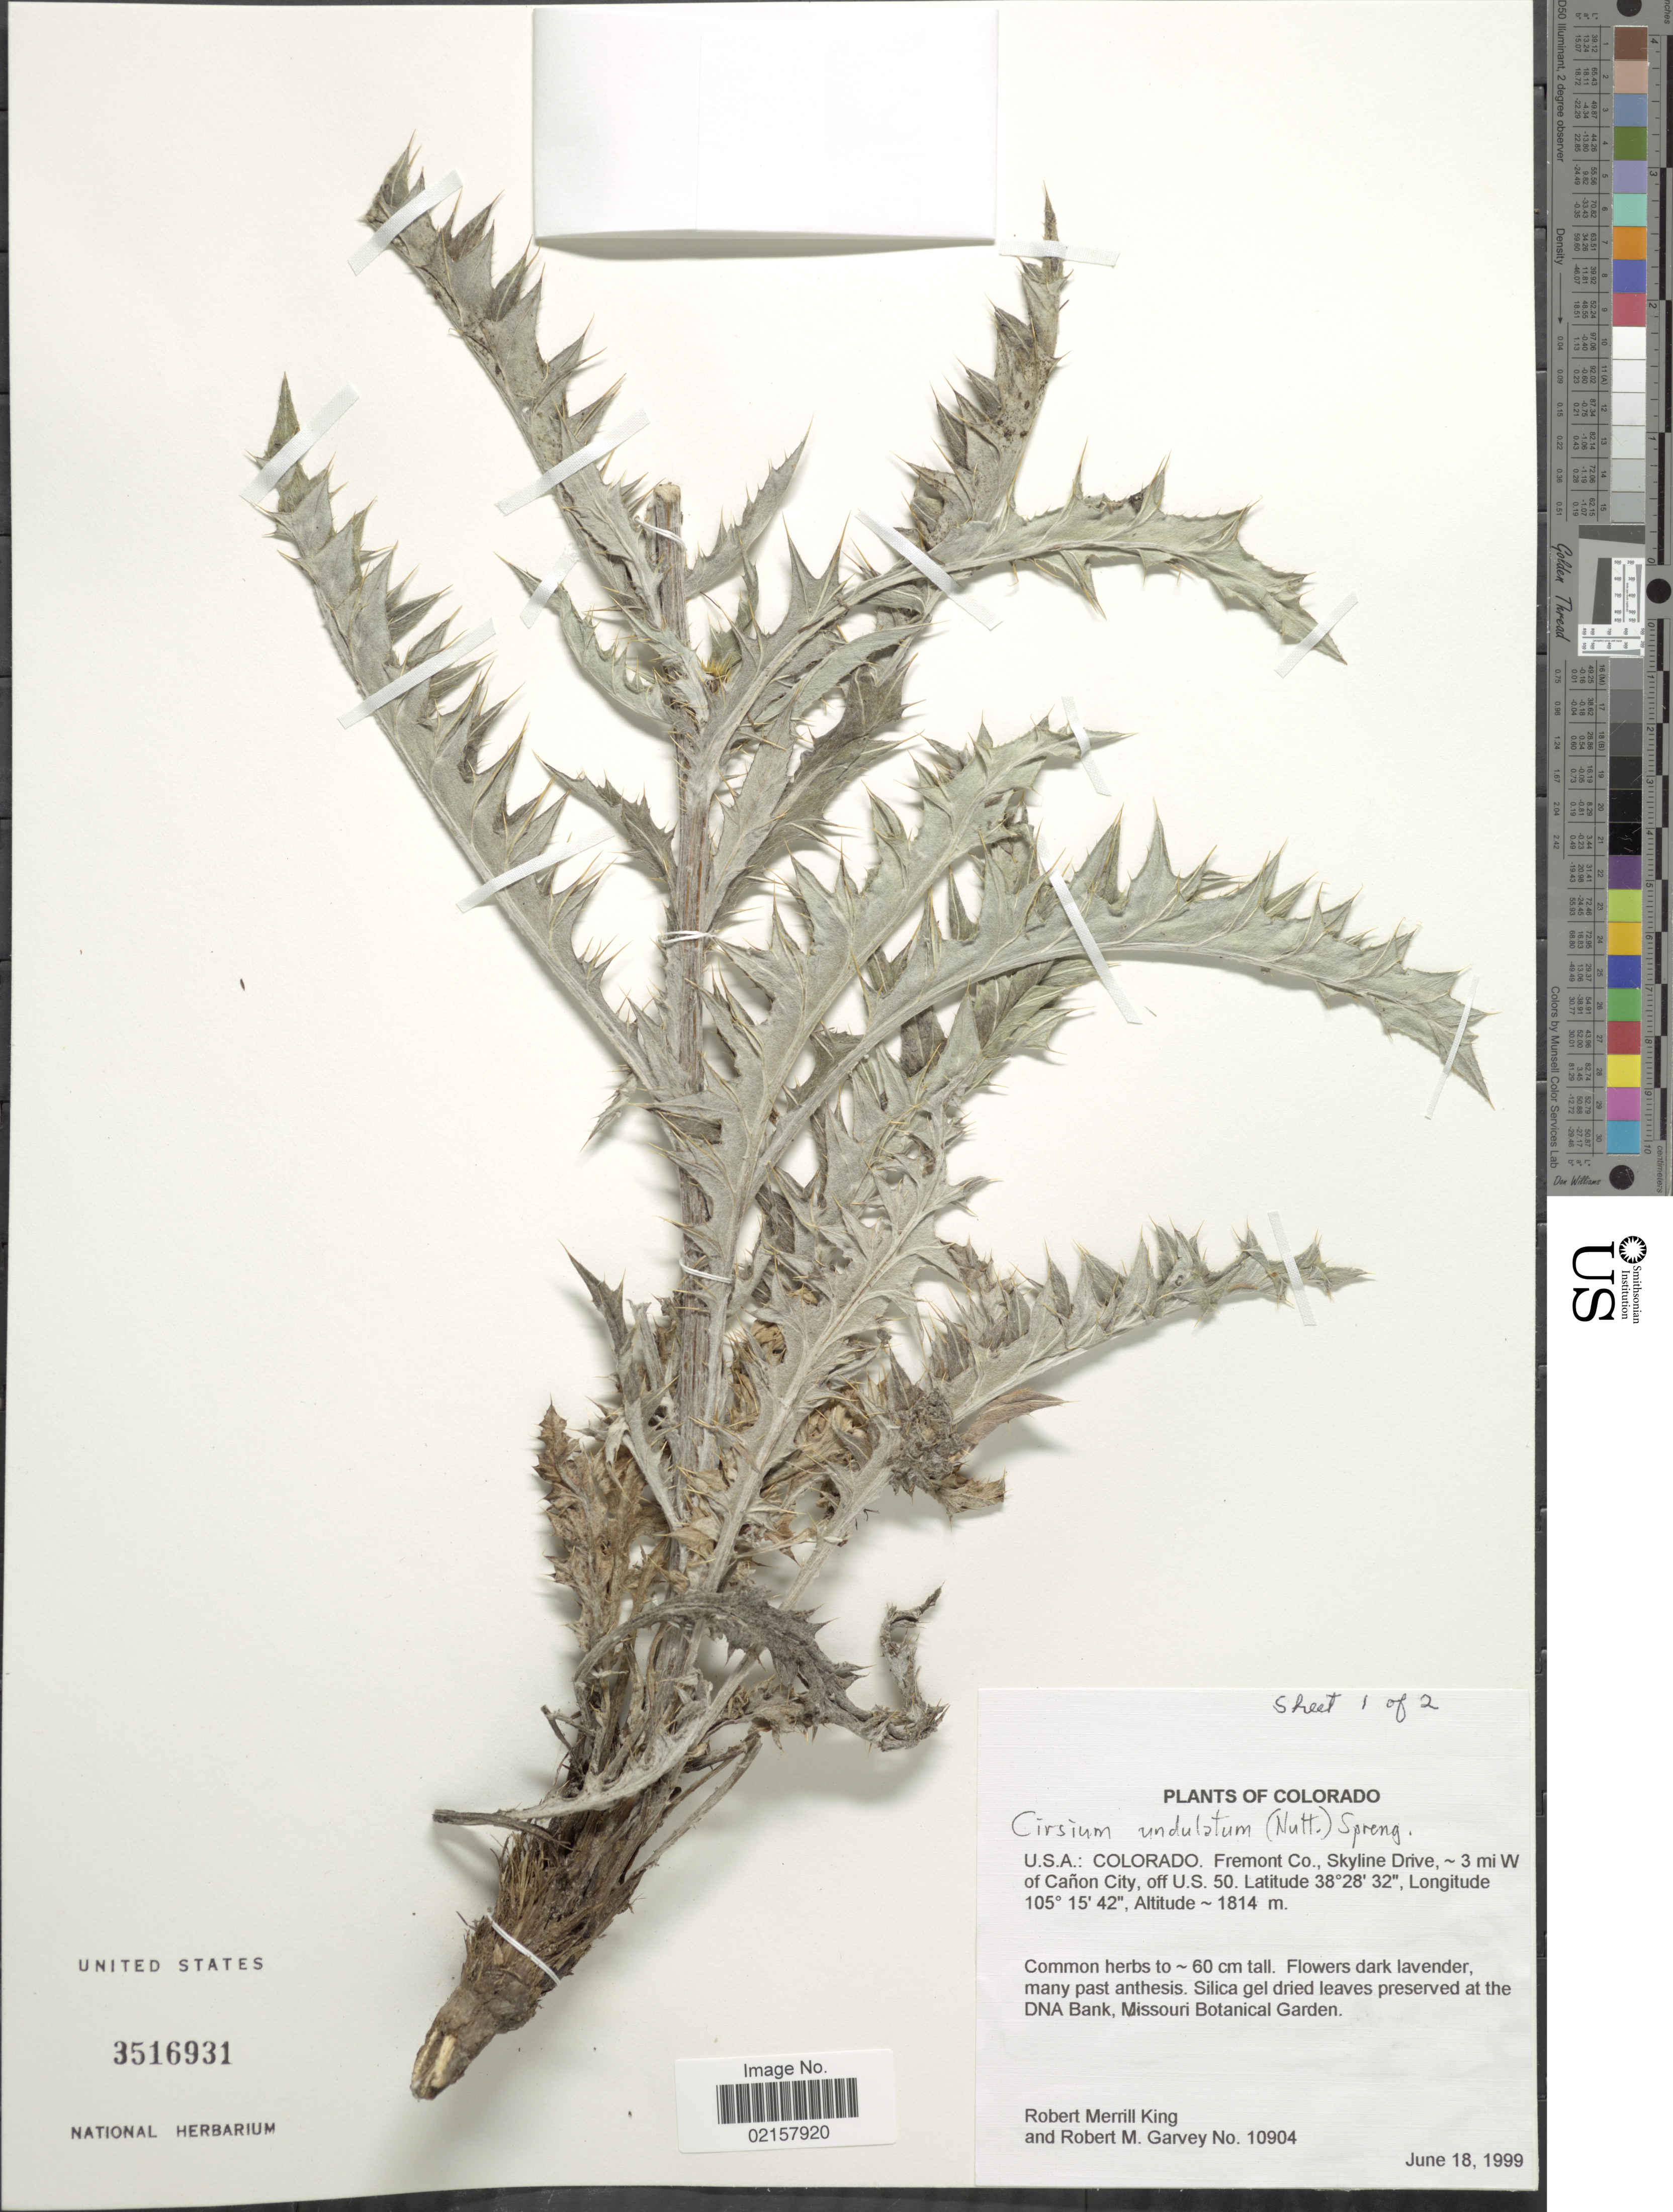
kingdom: Plantae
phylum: Tracheophyta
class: Magnoliopsida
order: Asterales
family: Asteraceae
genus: Cirsium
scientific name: Cirsium undulatum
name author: (Nutt.) Spreng.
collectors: R. M. King & R. Garvey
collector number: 10904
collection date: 1999-06-18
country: United States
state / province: Colorado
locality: Fremont Co., Skyline Drive, :3 mi W of Cañon City, off U.S. 50.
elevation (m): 1814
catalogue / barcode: US 3516931